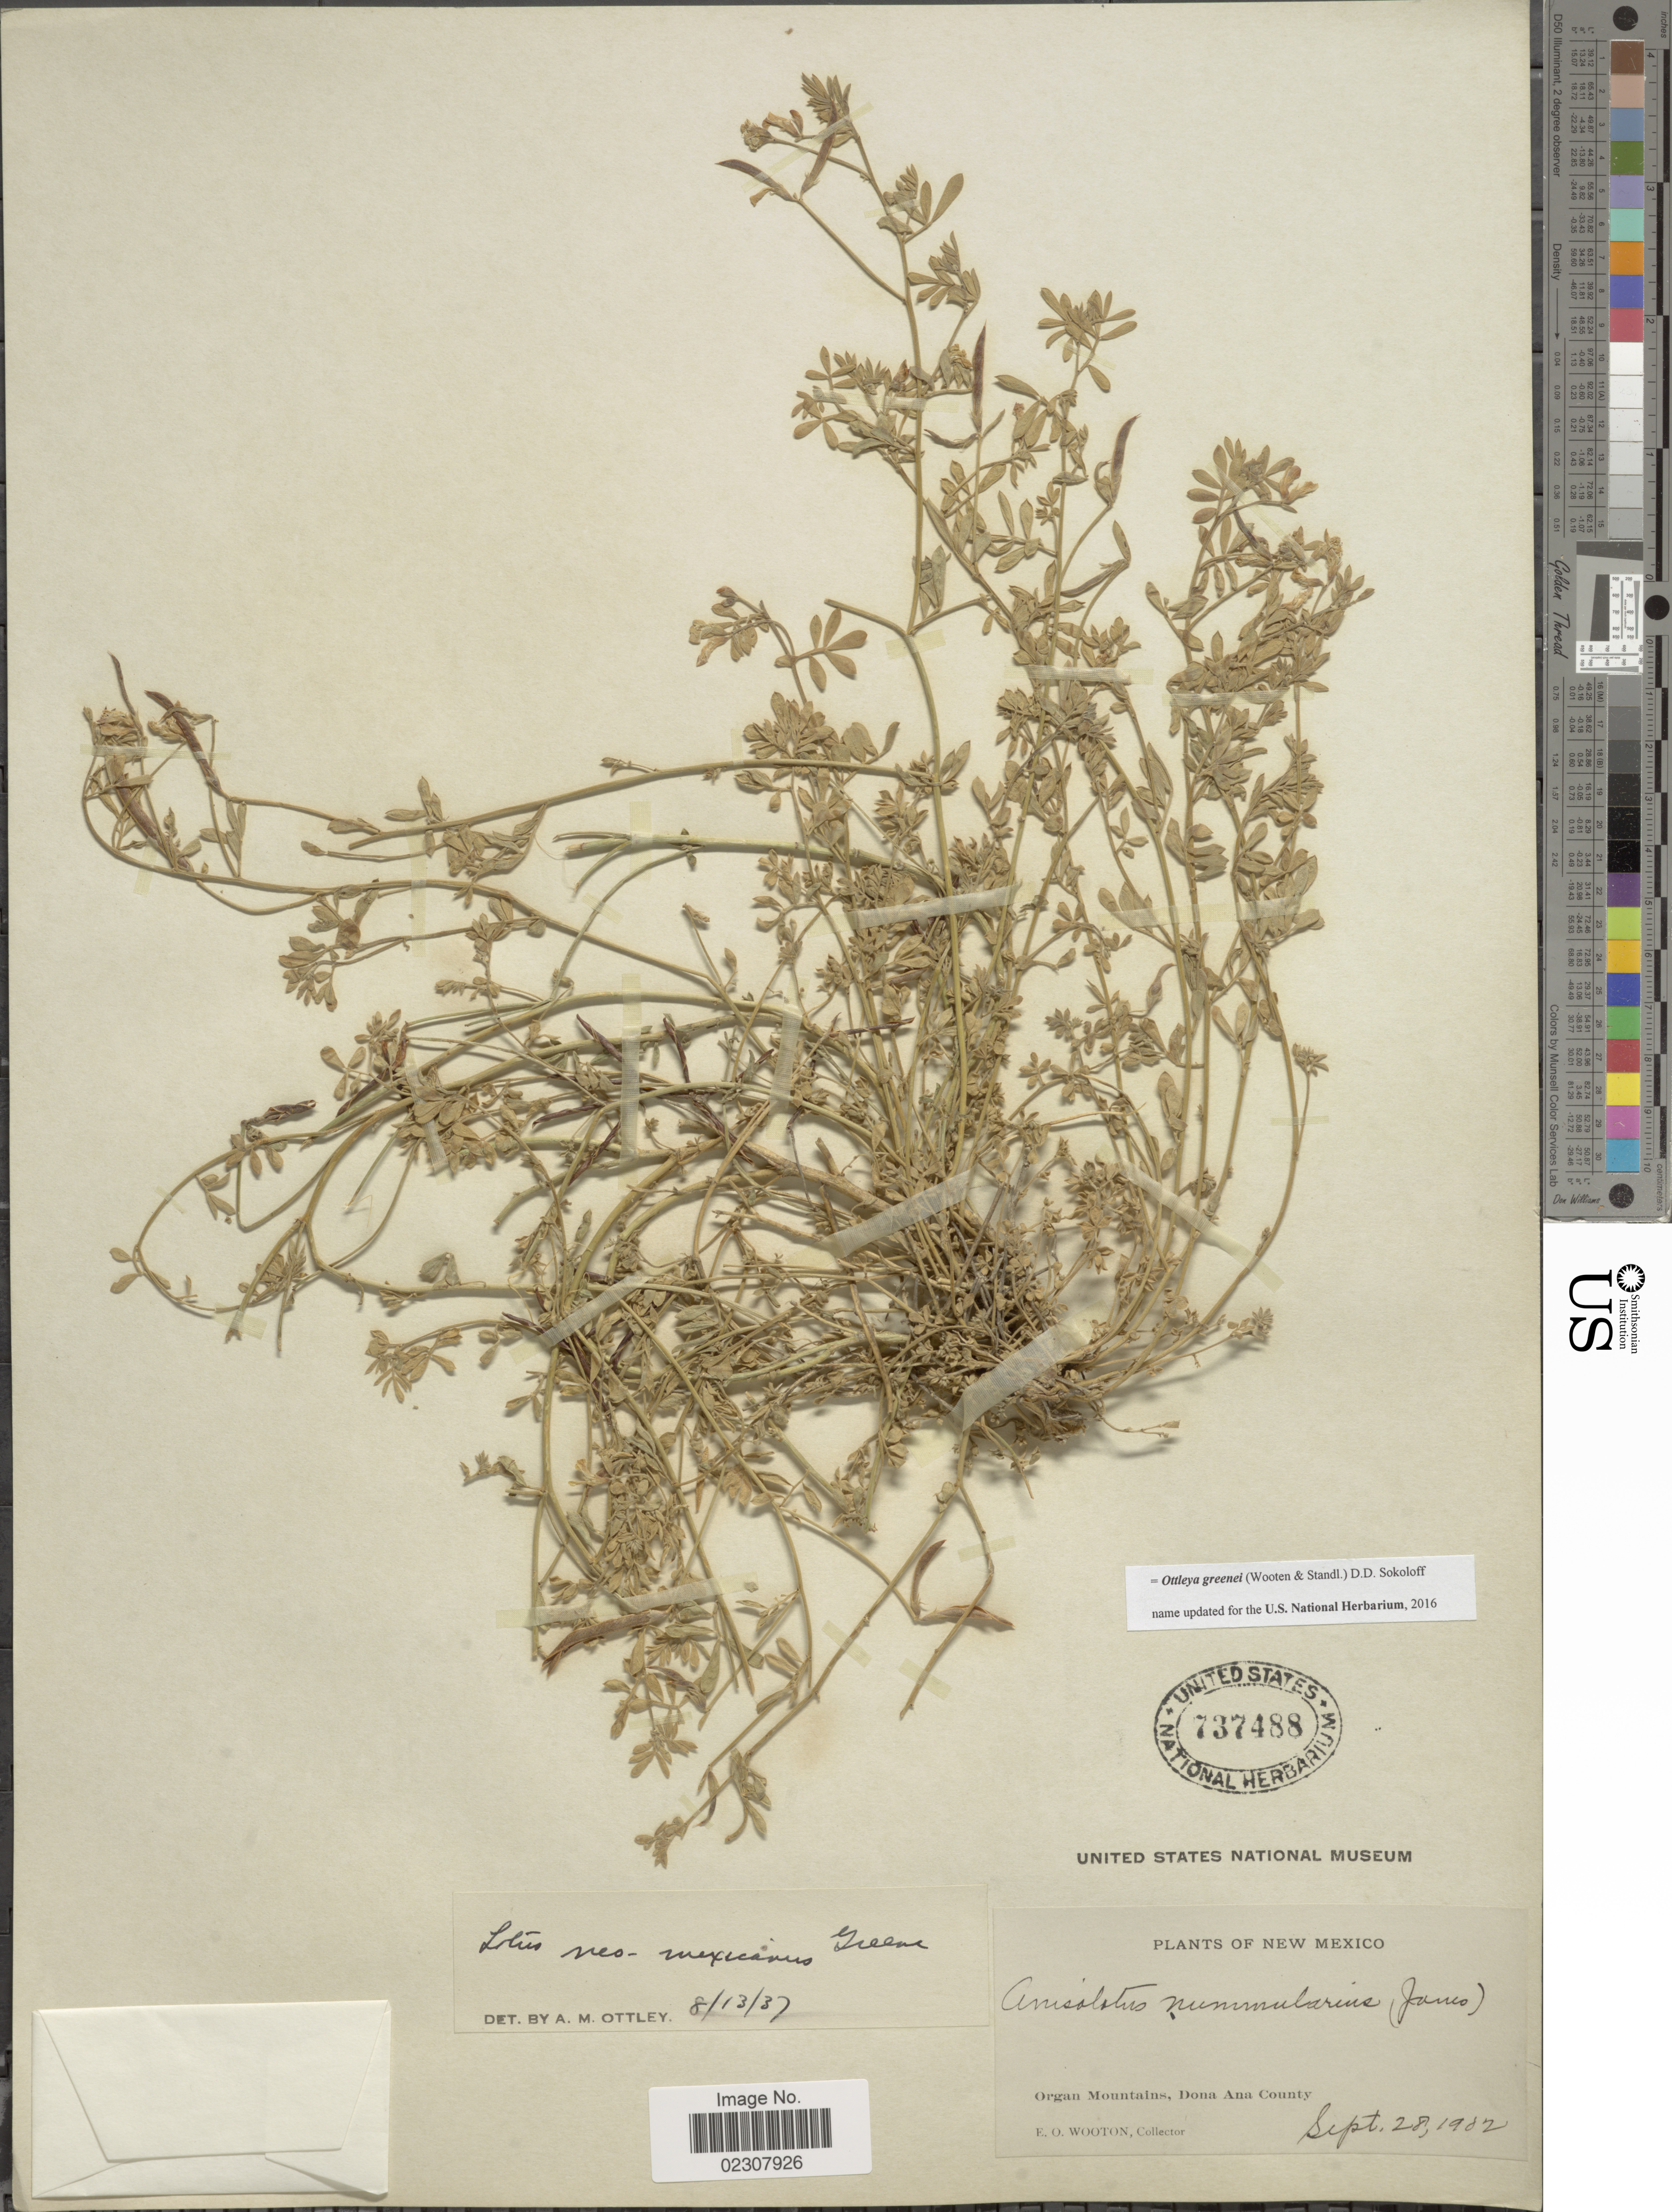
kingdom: Plantae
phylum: Tracheophyta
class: Magnoliopsida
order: Fabales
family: Fabaceae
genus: Ottleya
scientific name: Ottleya greenei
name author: (Wooten & Standl.) D.D. Sokoloff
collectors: E. O. Wooton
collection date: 1902-09-28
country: United States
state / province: New Mexico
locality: Organ Mountains, Dona Ana County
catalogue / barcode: US 737488